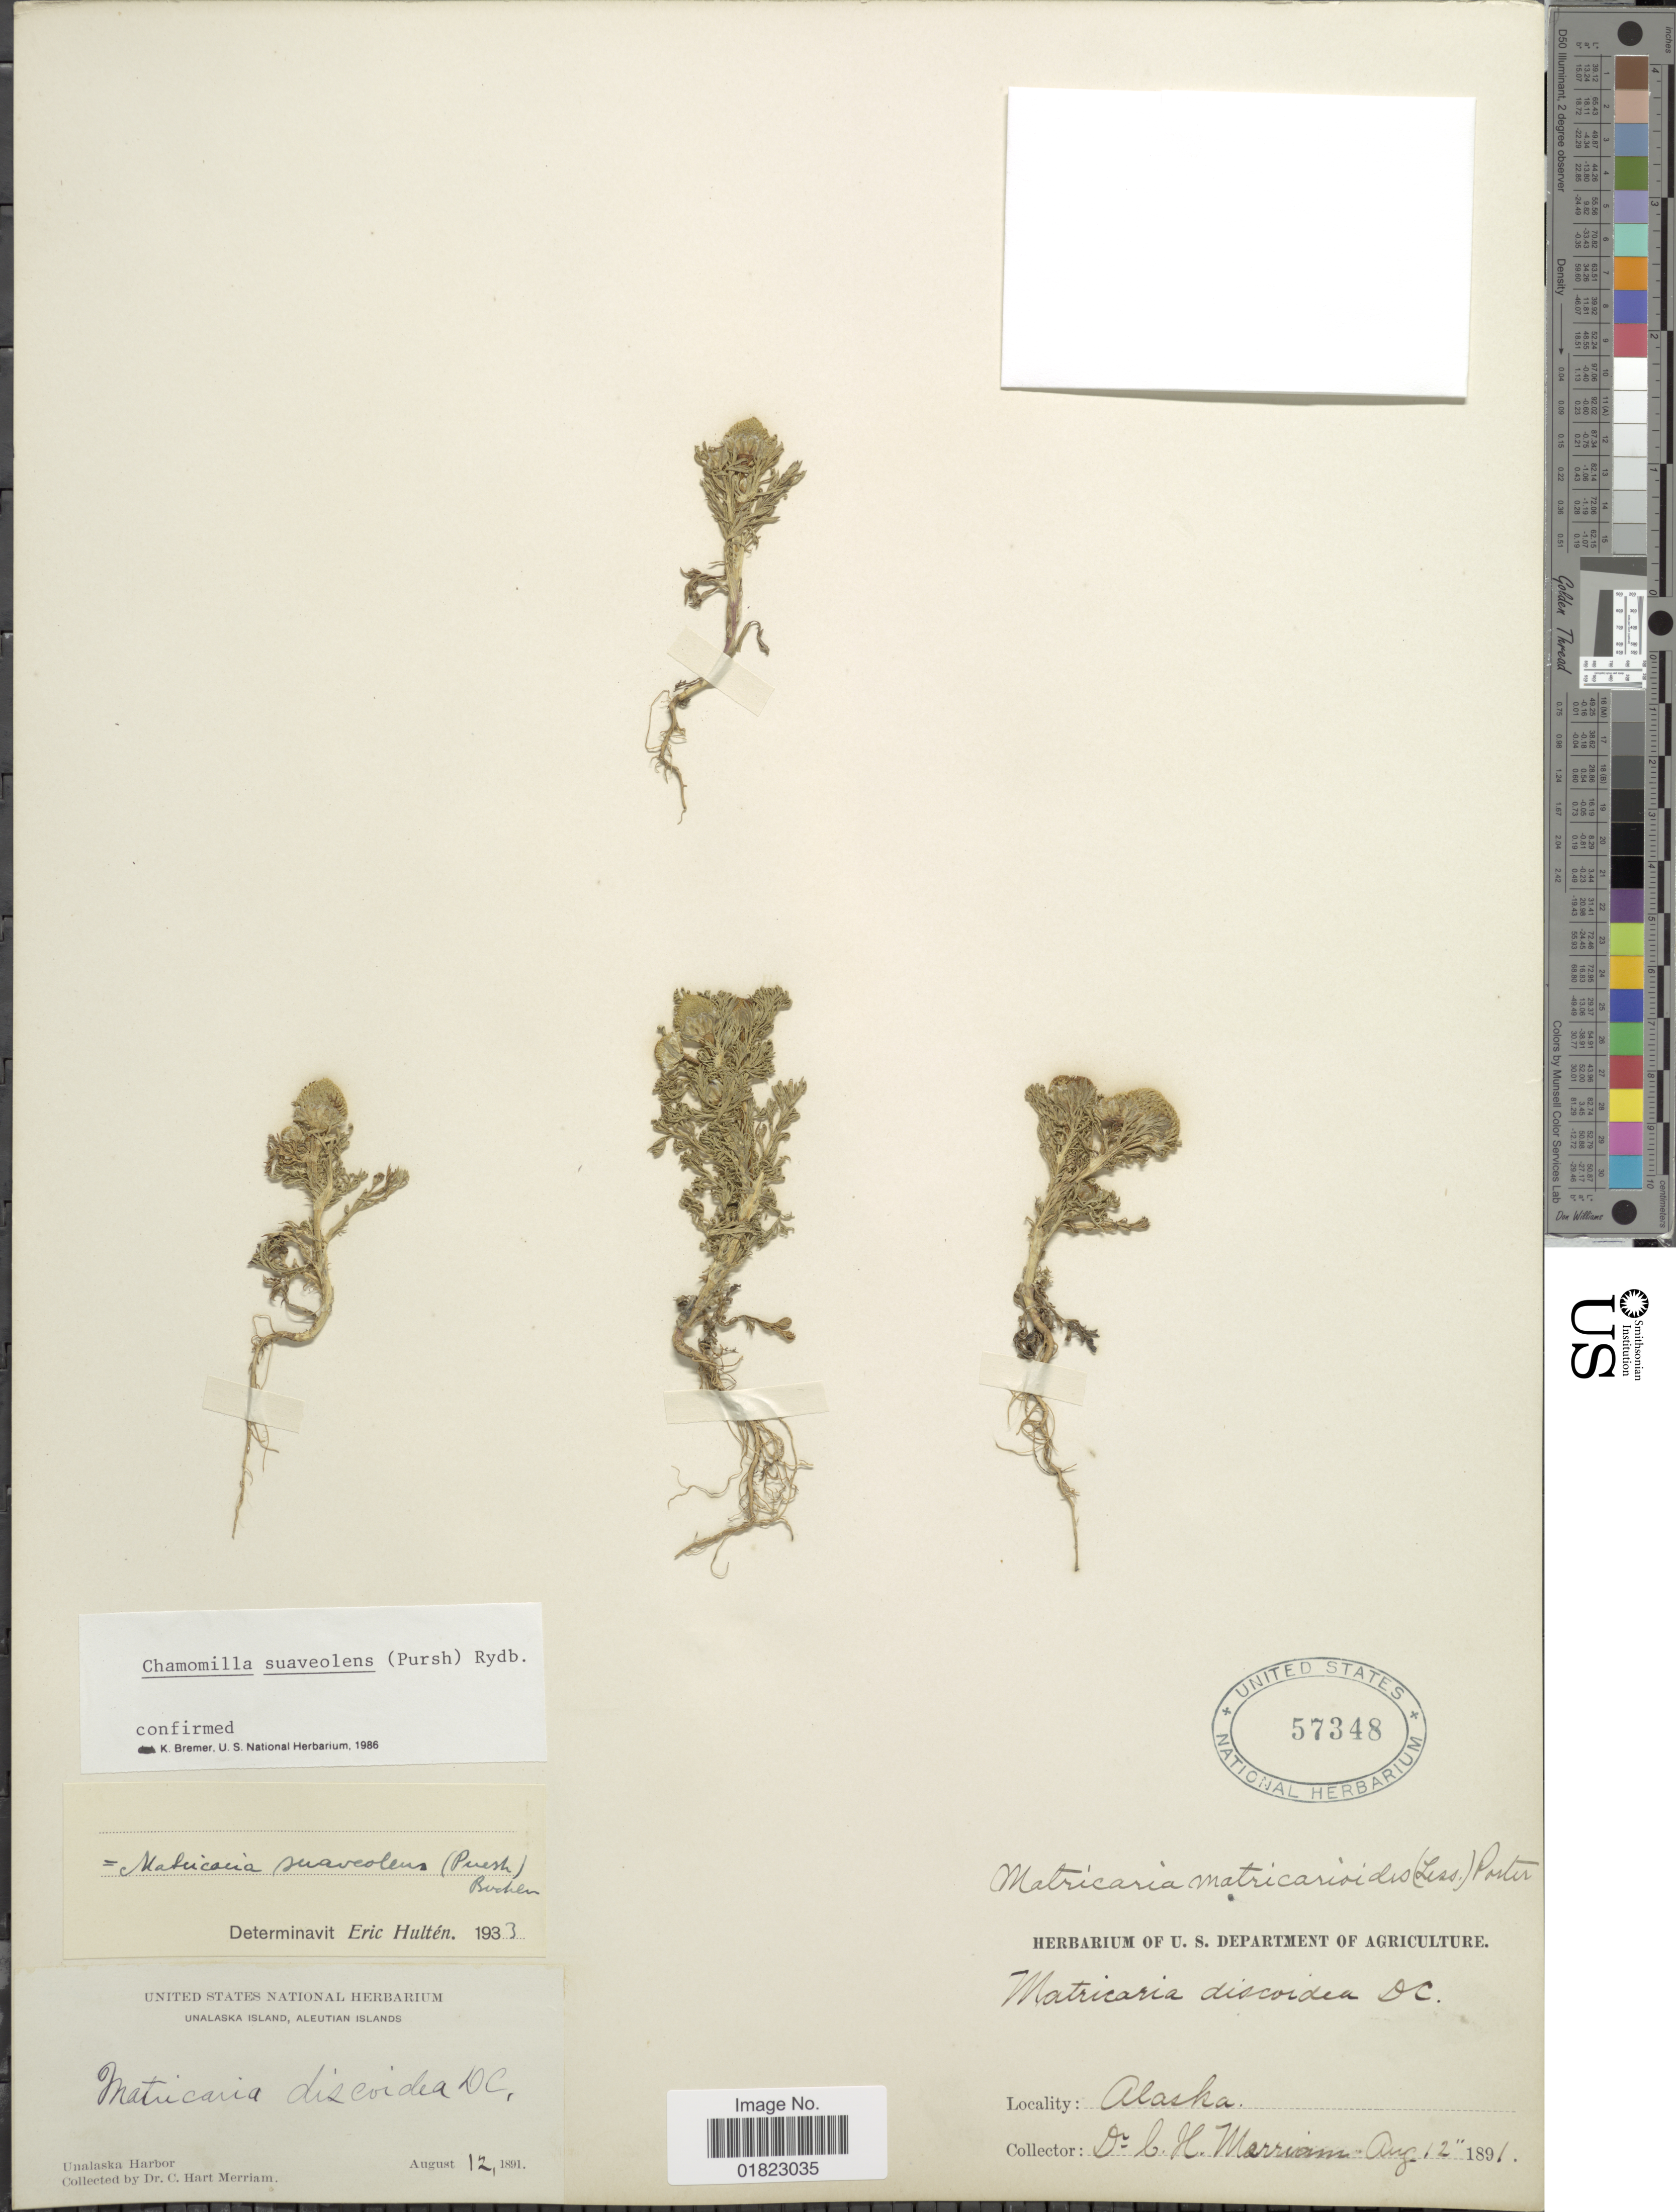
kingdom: Plantae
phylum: Tracheophyta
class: Magnoliopsida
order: Asterales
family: Asteraceae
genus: Matricaria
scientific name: Matricaria matricarioides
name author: (Less.) Porter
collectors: C. Merriam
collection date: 1891-08-12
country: United States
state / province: Alaska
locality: Unalaska Harbor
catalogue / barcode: US 57348